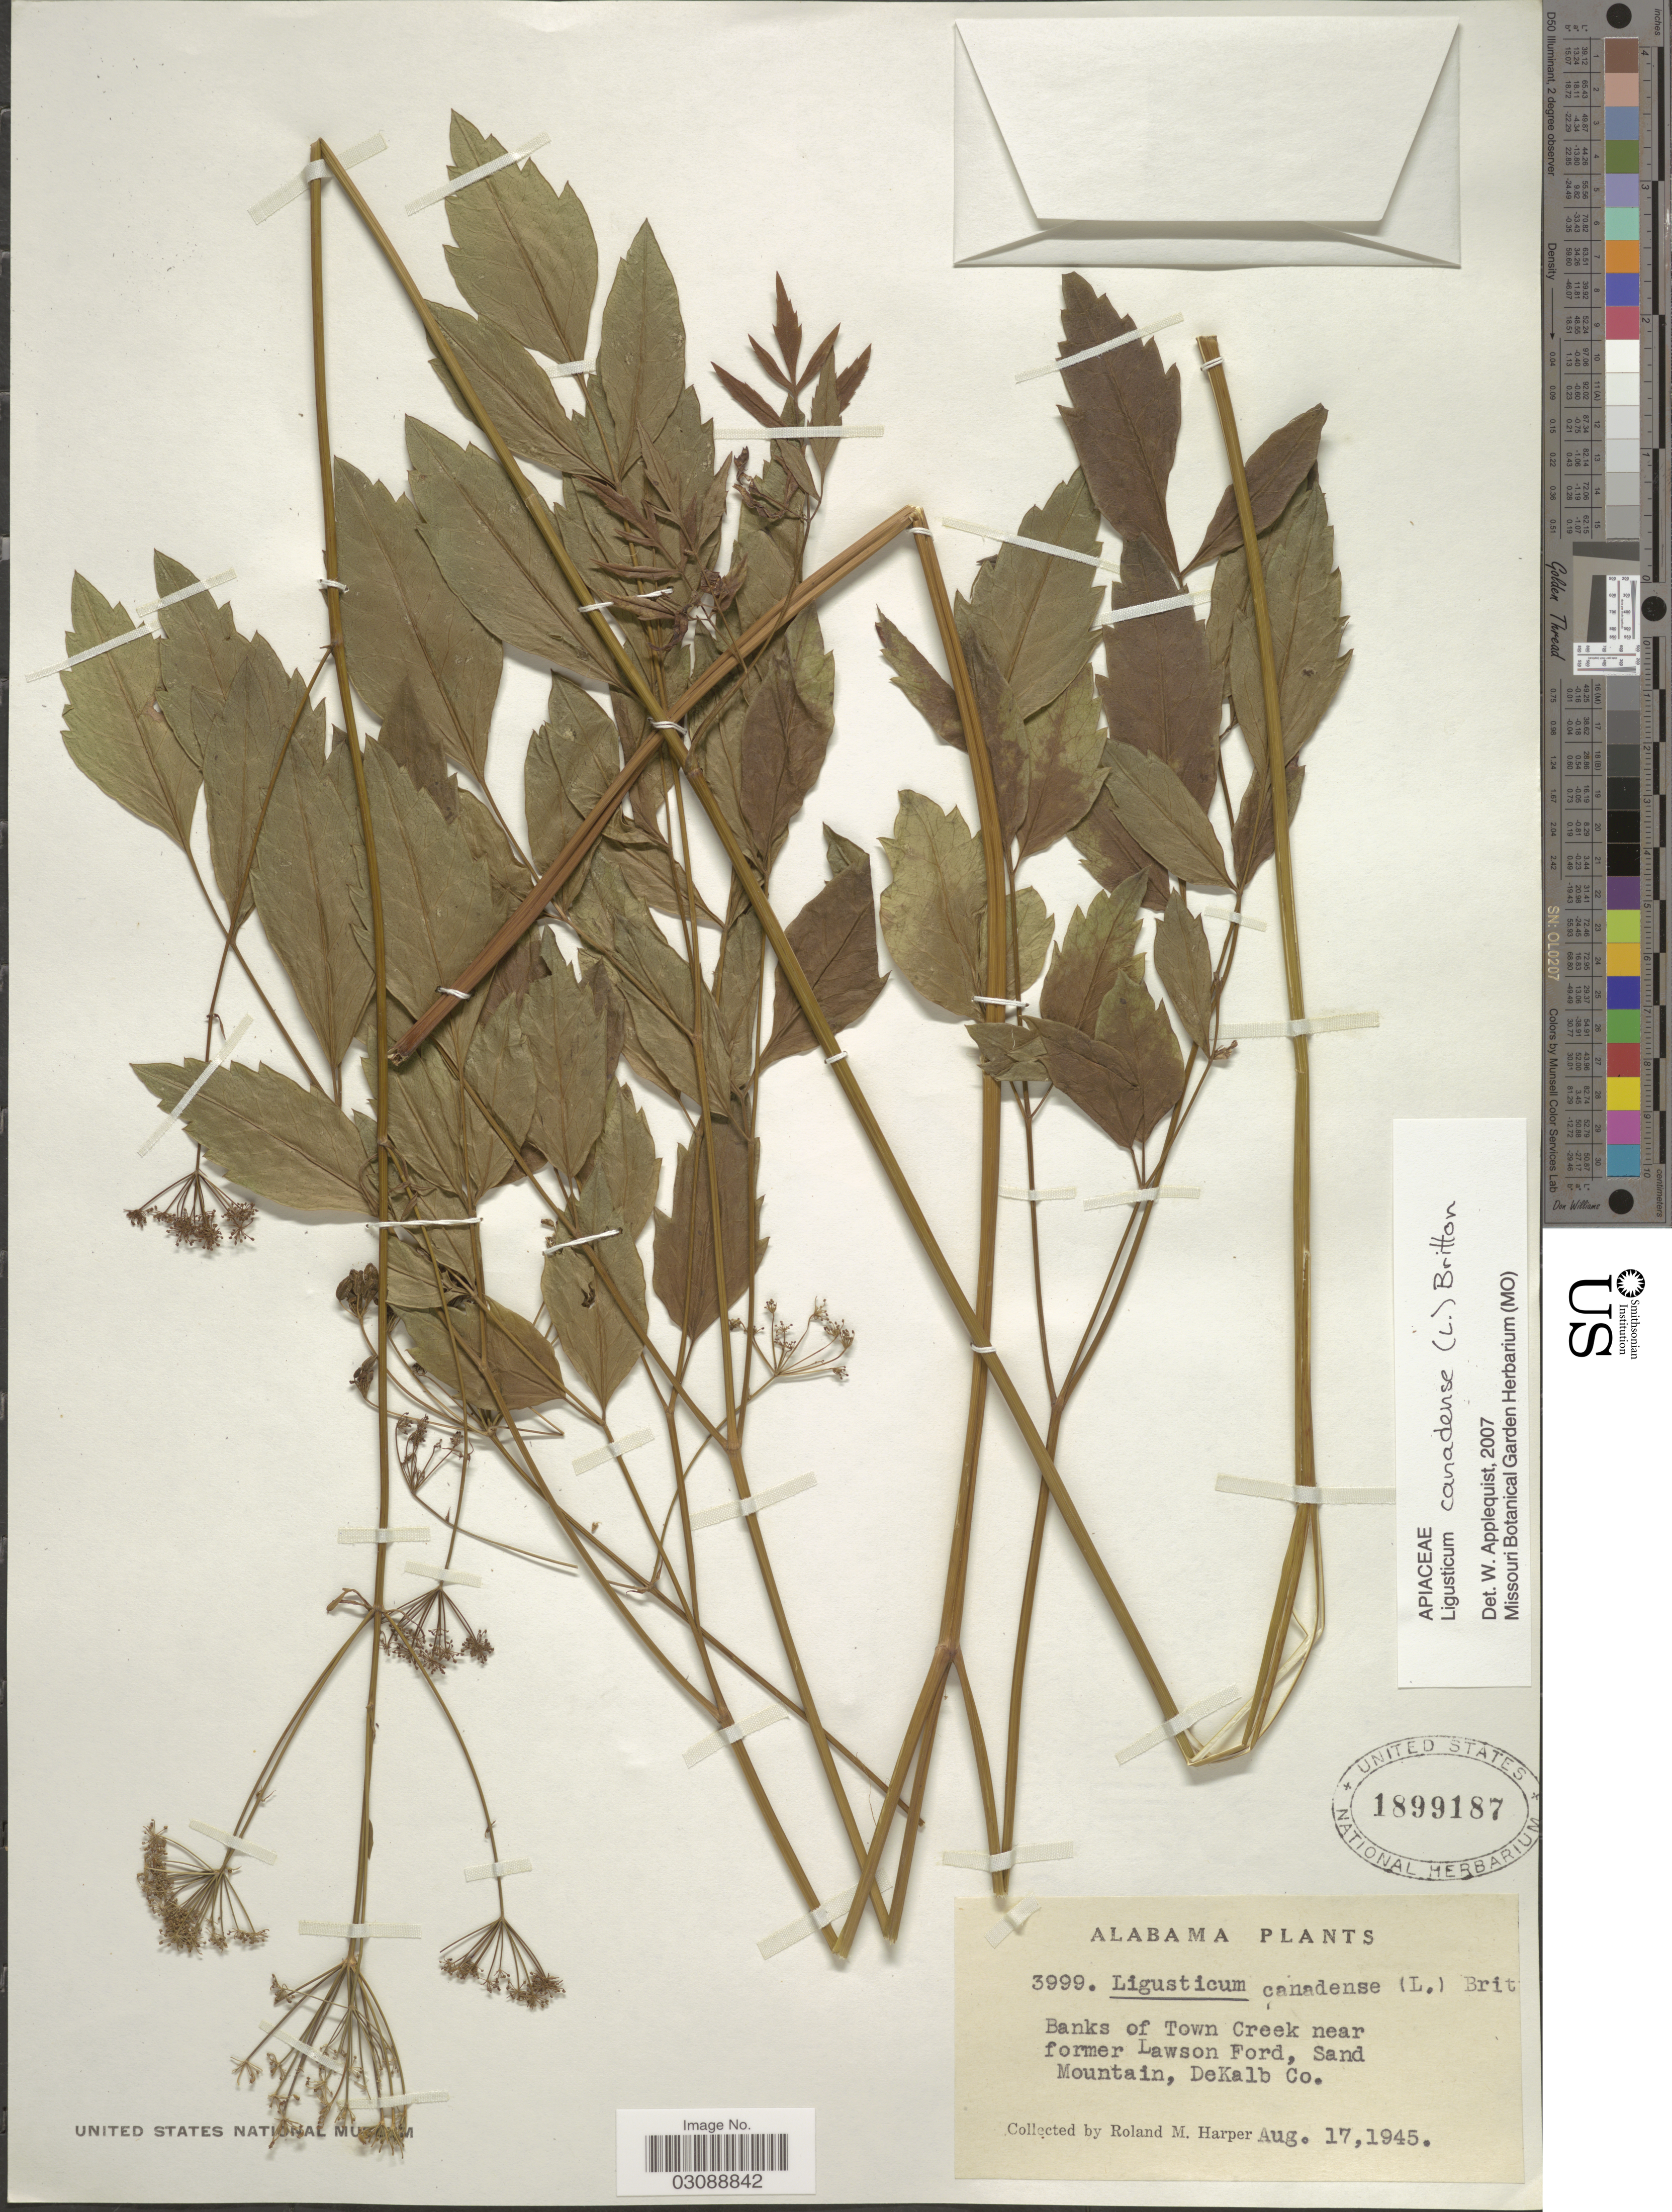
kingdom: Plantae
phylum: Tracheophyta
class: Magnoliopsida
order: Apiales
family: Apiaceae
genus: Ligusticum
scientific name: Ligusticum canadense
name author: (L.) Britton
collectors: R. M. Harper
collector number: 3999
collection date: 1945-08-17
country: United States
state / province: Alabama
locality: Banks of Town Creek near former Lawson Ford, Sand Mountain, DeKalb Co.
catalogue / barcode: US 1899187